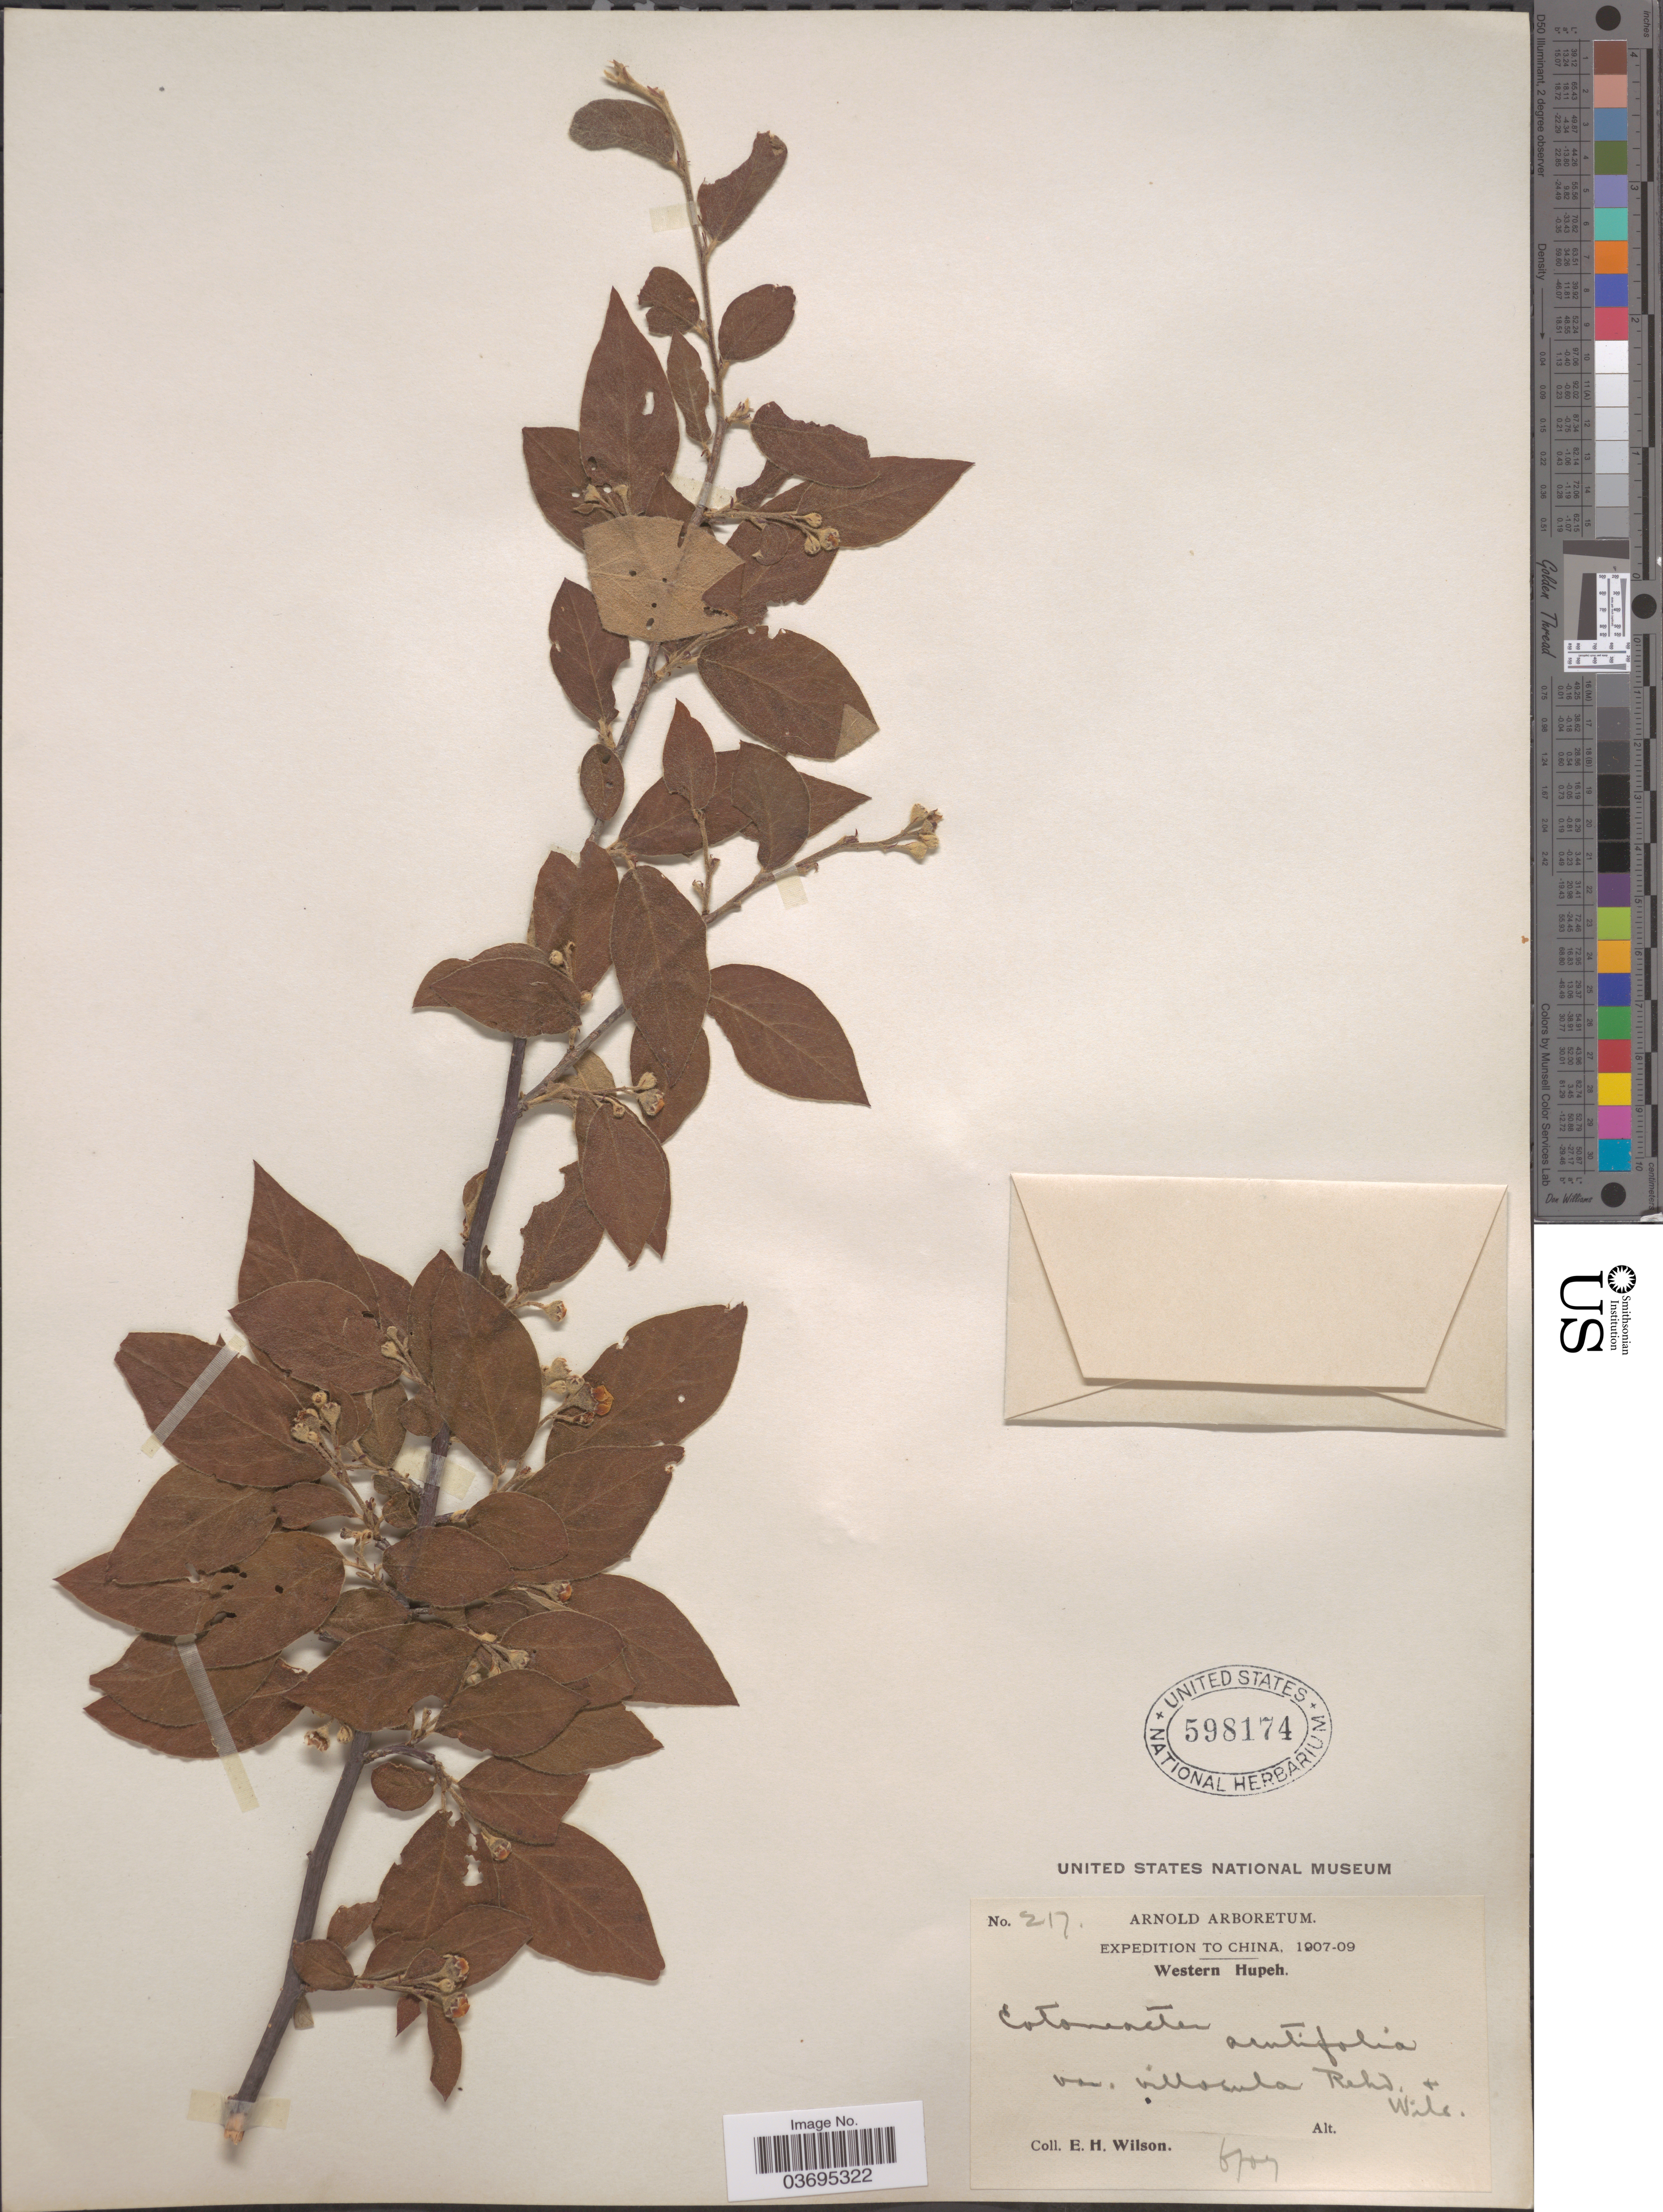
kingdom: Plantae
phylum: Tracheophyta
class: Magnoliopsida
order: Rosales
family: Rosaceae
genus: Cotoneaster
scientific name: Cotoneaster acutifolius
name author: Turcz.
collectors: E. Wilson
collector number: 217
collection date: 1907-06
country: China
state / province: Hubei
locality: Western Hupeh.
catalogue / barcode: US 598174